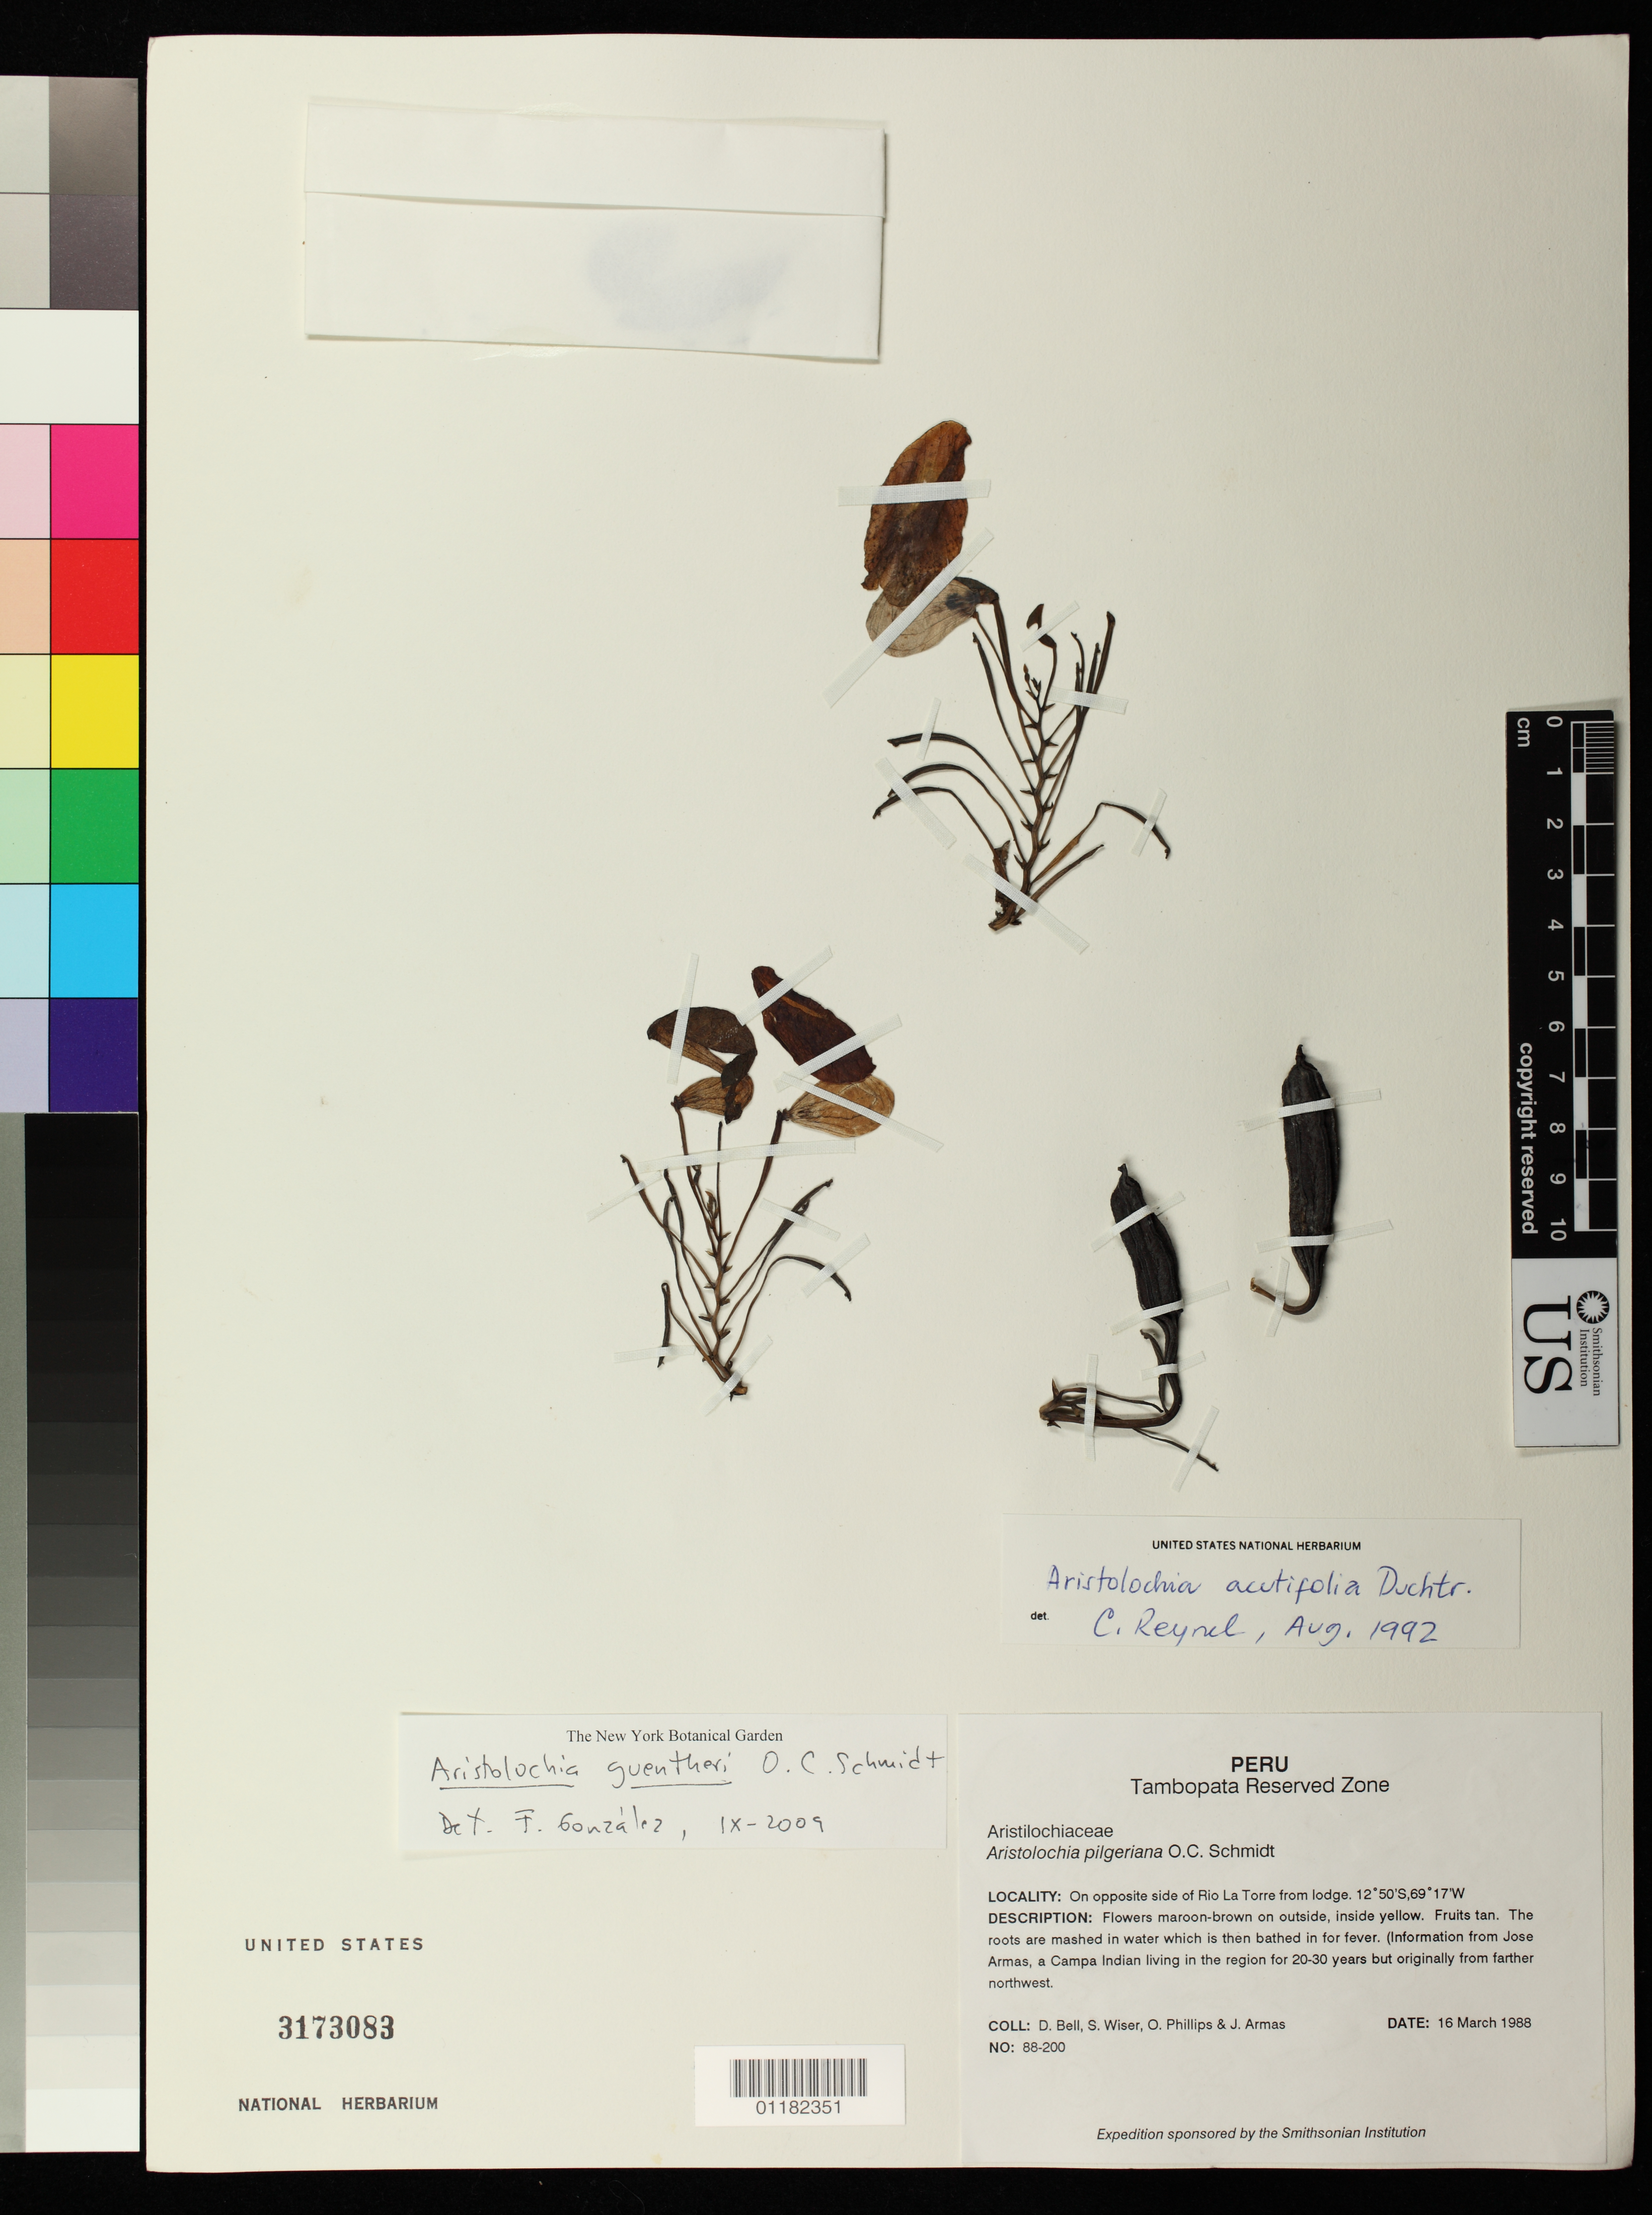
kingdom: Plantae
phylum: Tracheophyta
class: Magnoliopsida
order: Piperales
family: Aristolochiaceae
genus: Aristolochia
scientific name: Aristolochia guentheri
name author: O.C. Schmidt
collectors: D. A. Bell, S. Wiser, O. Phillips & J. Armas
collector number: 88-200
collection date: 1988-03-16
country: Peru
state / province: Madre de Dios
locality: On opposite side of Rio La Torre from lodge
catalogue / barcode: US 3173083